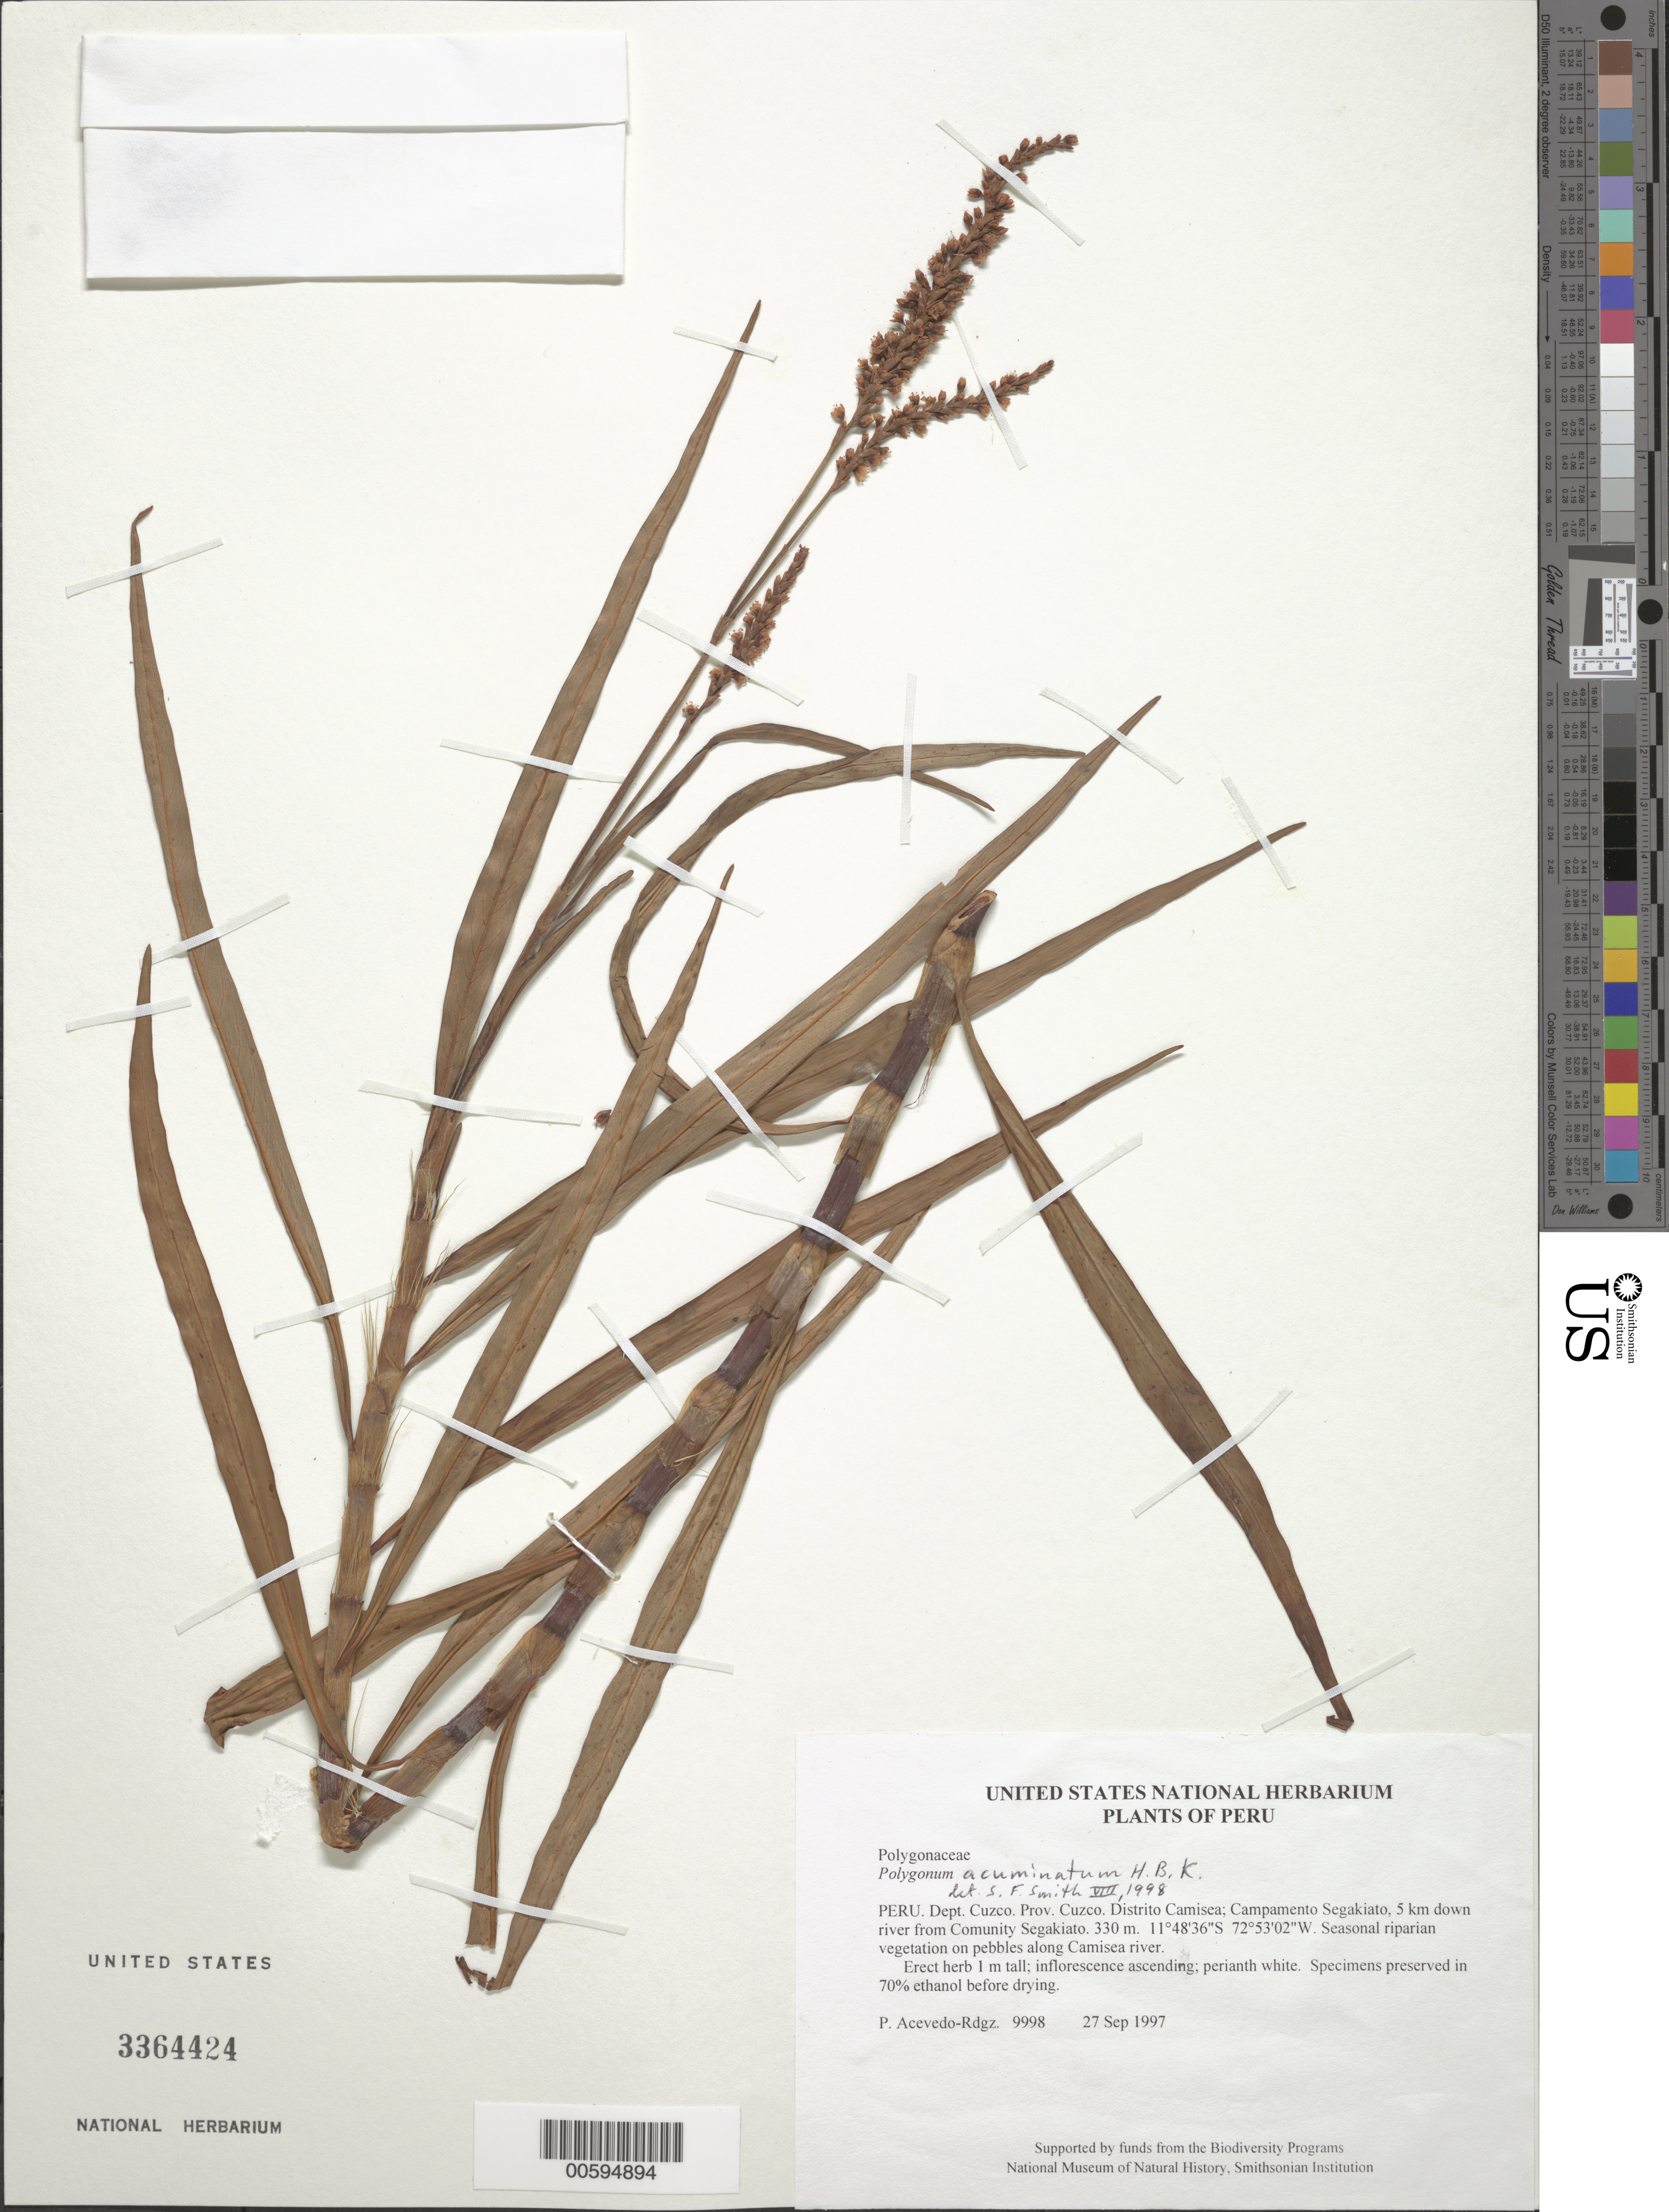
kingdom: Plantae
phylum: Tracheophyta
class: Magnoliopsida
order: Caryophyllales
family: Polygonaceae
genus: Persicaria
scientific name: Persicaria sp.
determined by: Atha, D. E.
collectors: P. Acevedo-Rodr.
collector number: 9998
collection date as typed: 27 Sep 1997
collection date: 1997-09-27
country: Peru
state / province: Cusco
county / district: Cusco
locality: Distrito Camisea; Campamento Segakiato, 5 km down river from Comunity Segakiato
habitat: Seasonal riparian vegetation on pebbles along Camisea river.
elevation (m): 330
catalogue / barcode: US 3364424